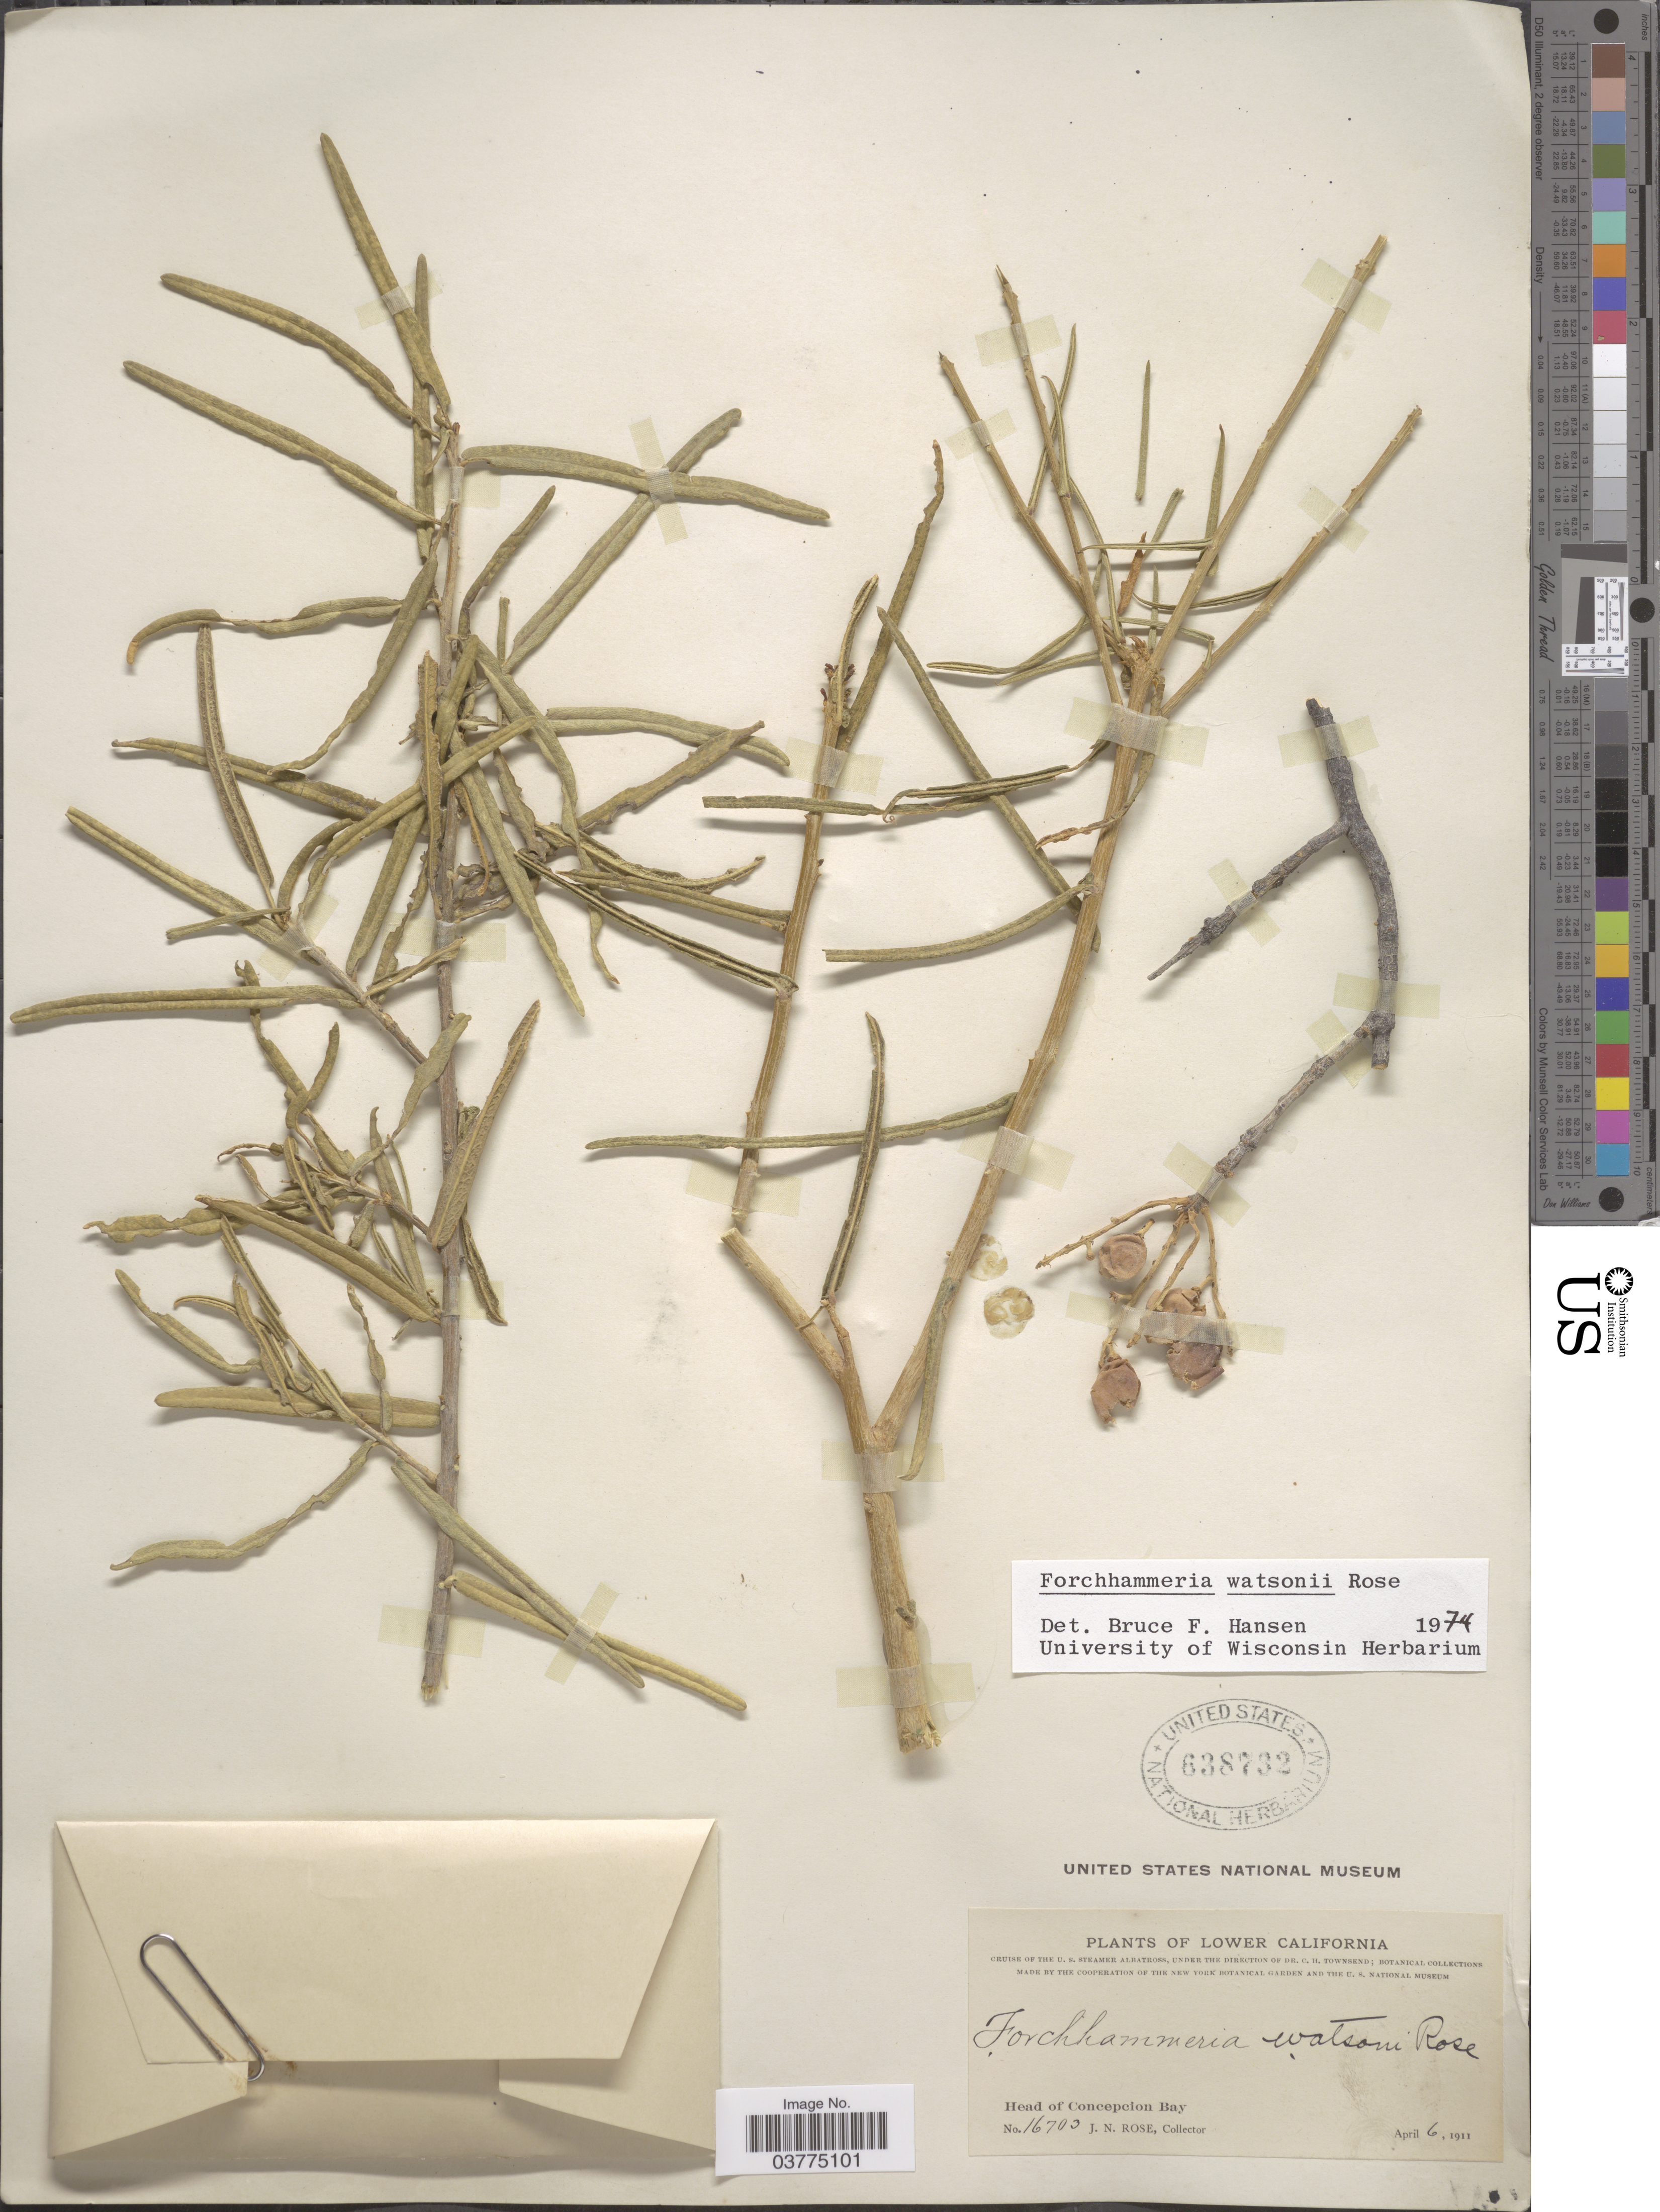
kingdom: Plantae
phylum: Tracheophyta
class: Magnoliopsida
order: Brassicales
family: Stixaceae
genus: Forchhammeria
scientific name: Forchhammeria watsonii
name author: Rose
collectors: J. N. Rose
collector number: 16703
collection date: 1911-04-06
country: Mexico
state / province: Baja California Sur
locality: Lower California. Head of Concepcion Bay.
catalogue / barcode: US 638732